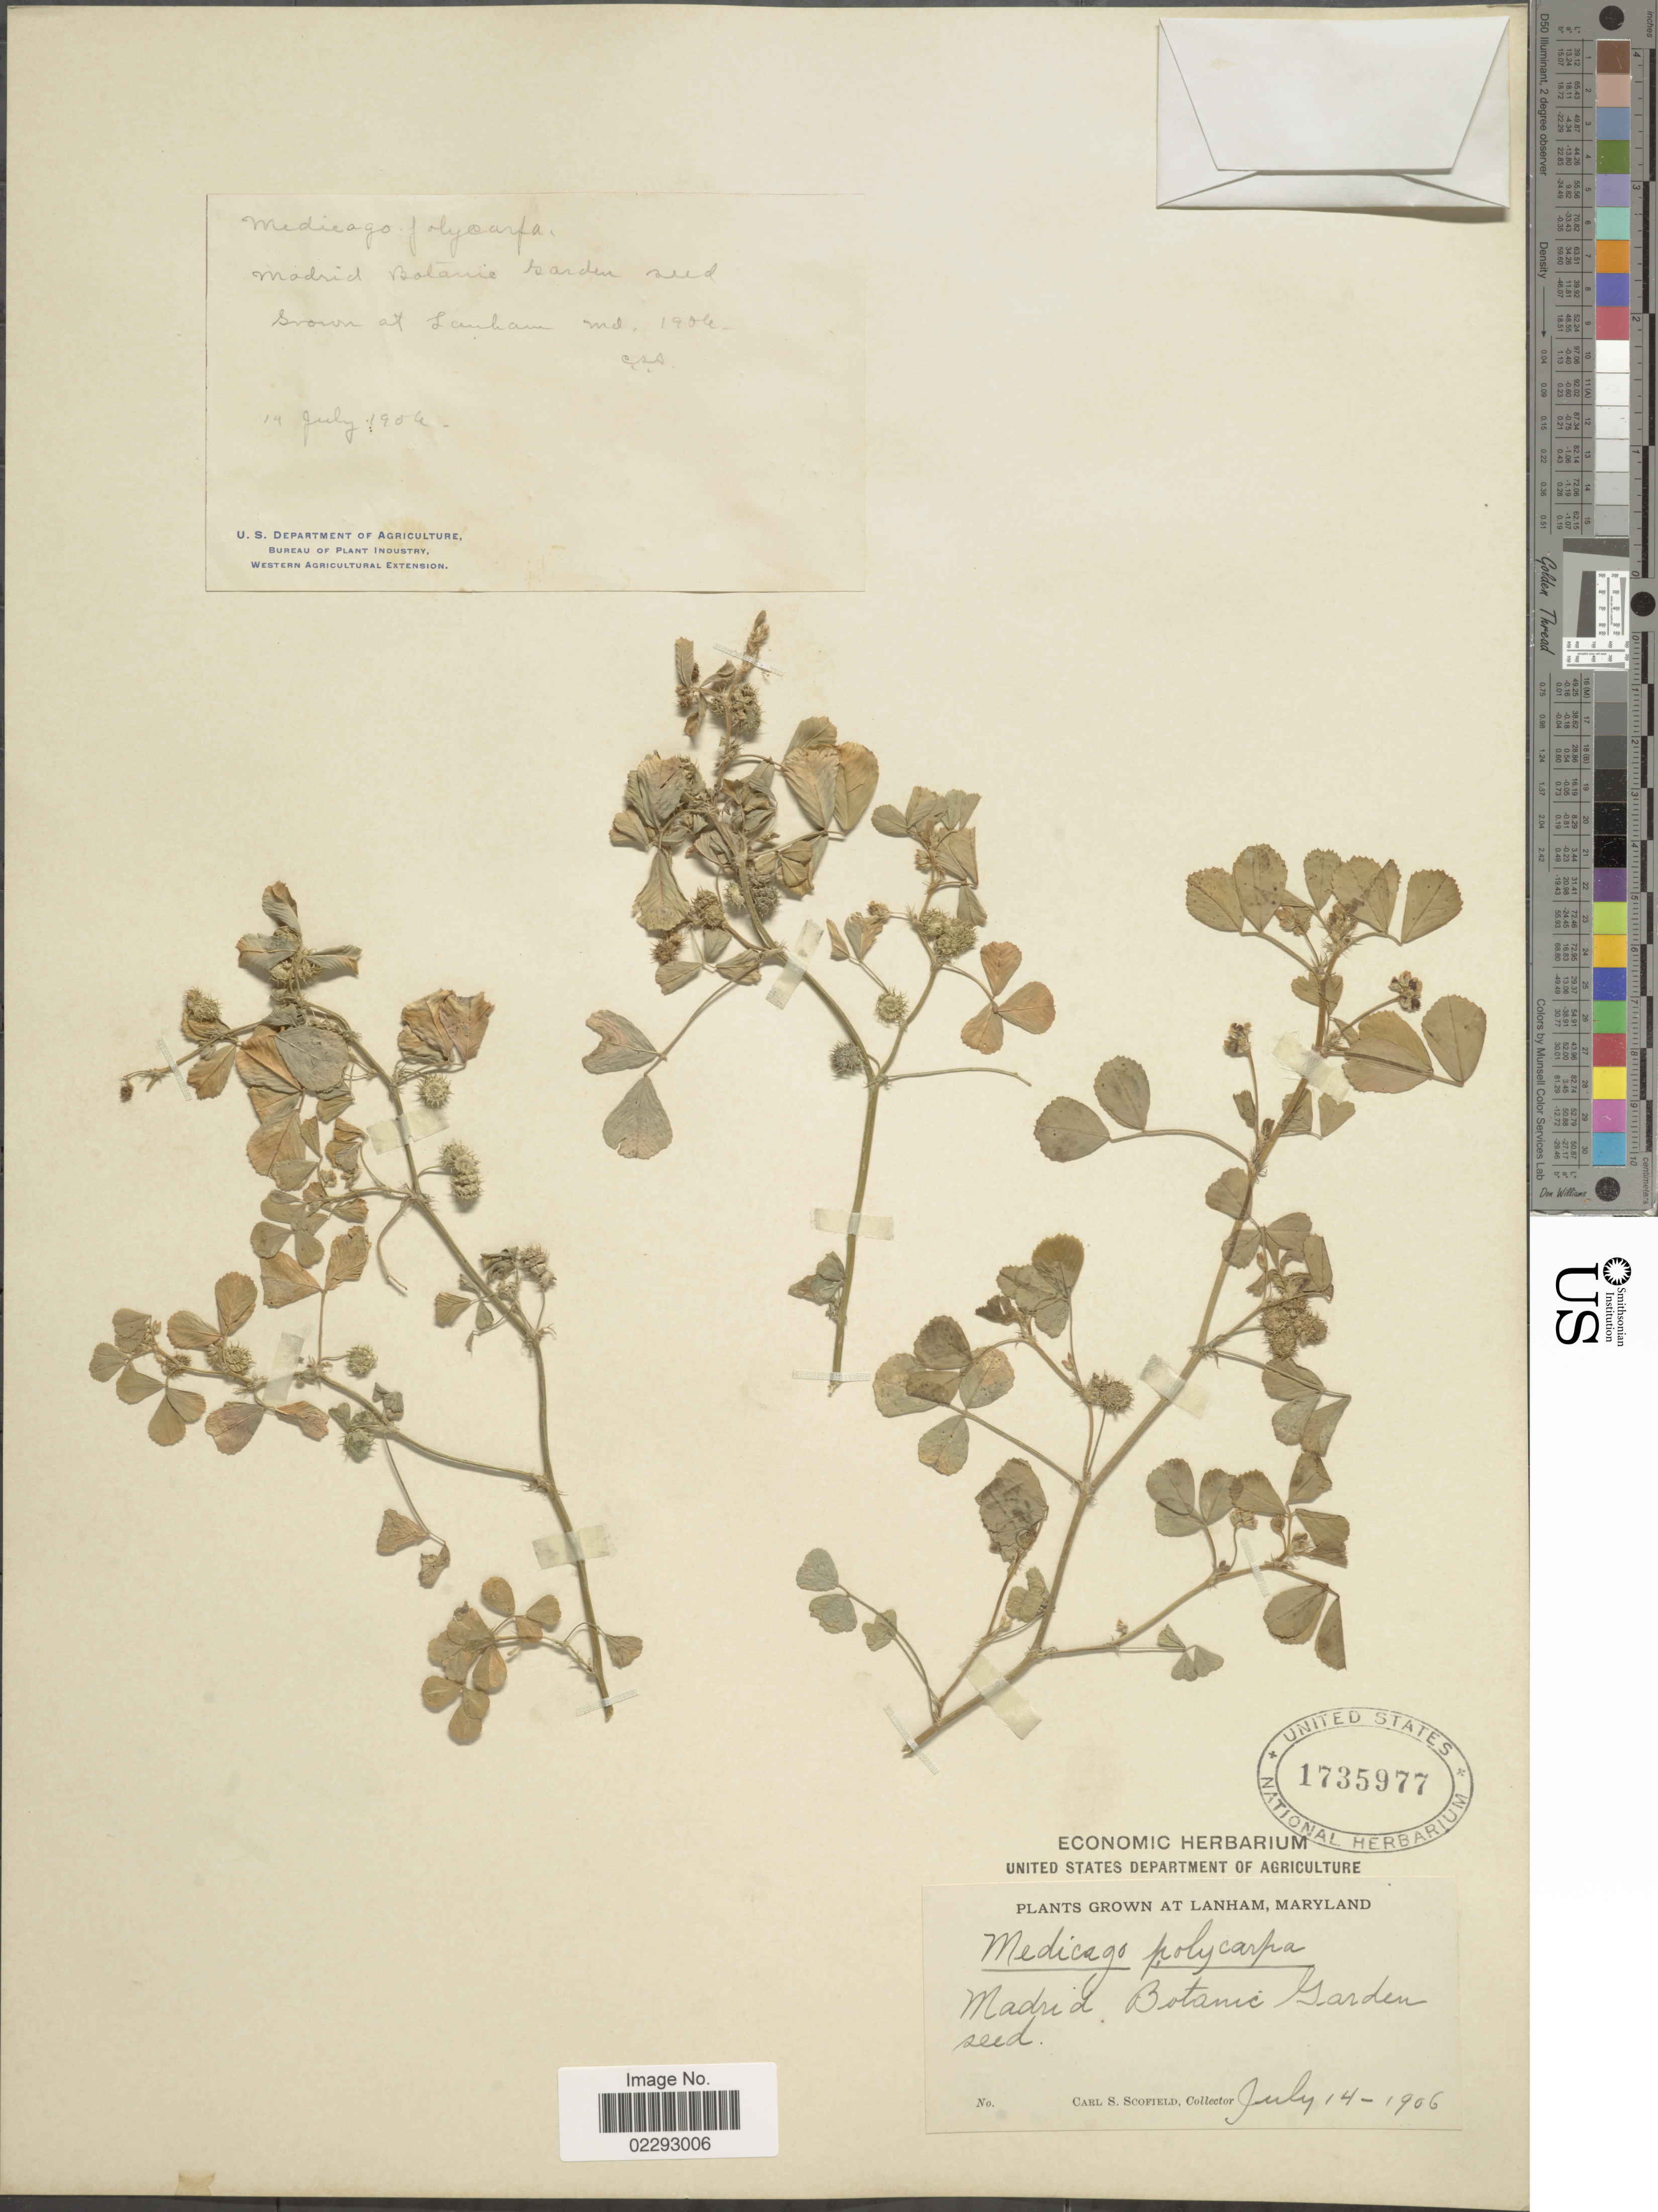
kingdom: Plantae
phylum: Tracheophyta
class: Magnoliopsida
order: Fabales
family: Fabaceae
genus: Medicago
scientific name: Medicago polycarpa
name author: Godr. & Gren.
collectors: C. Scofield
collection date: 1906-07-14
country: United States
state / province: Maryland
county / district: Prince George's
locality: Lanham, Maryland.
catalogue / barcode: US 1735977